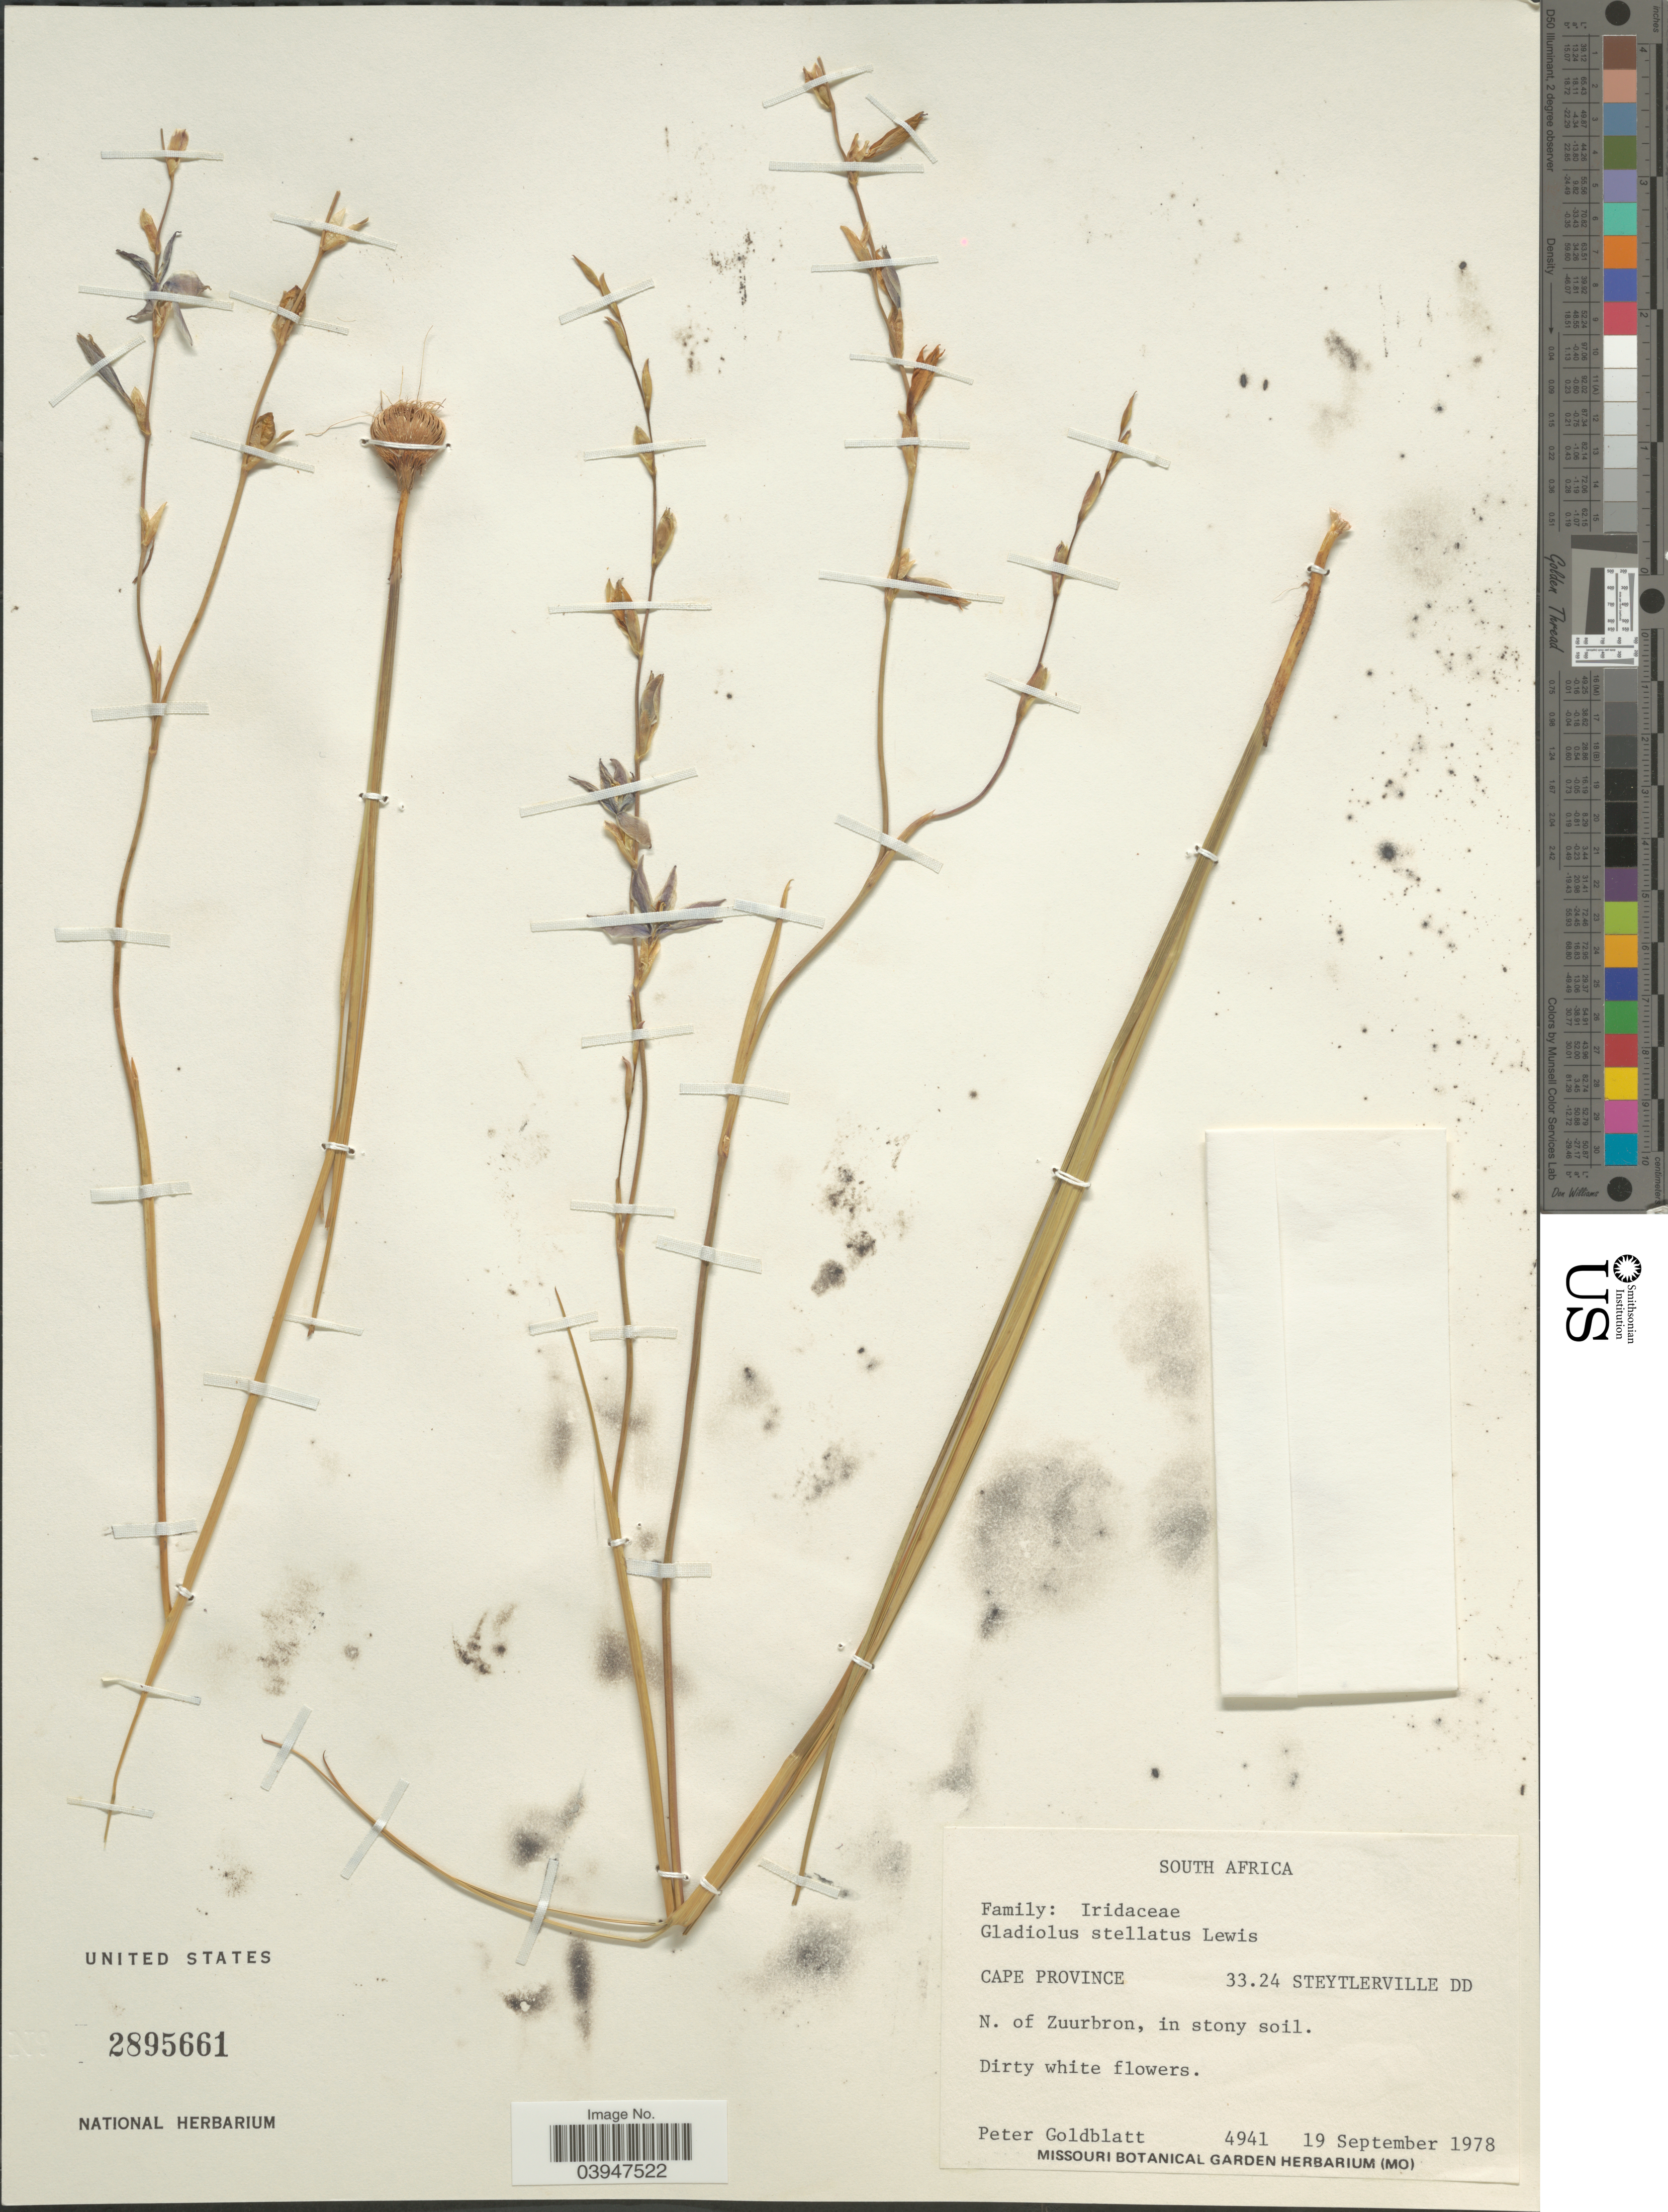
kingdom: Plantae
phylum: Tracheophyta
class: Liliopsida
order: Asparagales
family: Iridaceae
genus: Gladiolus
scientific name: Gladiolus stellatus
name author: G.J. Lewis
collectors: P. Goldblatt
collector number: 4941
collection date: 1978-09-19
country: South Africa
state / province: Eastern Cape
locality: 33.24 Steytlerville DD. N. of Zuurbron.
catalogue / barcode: US 2895661